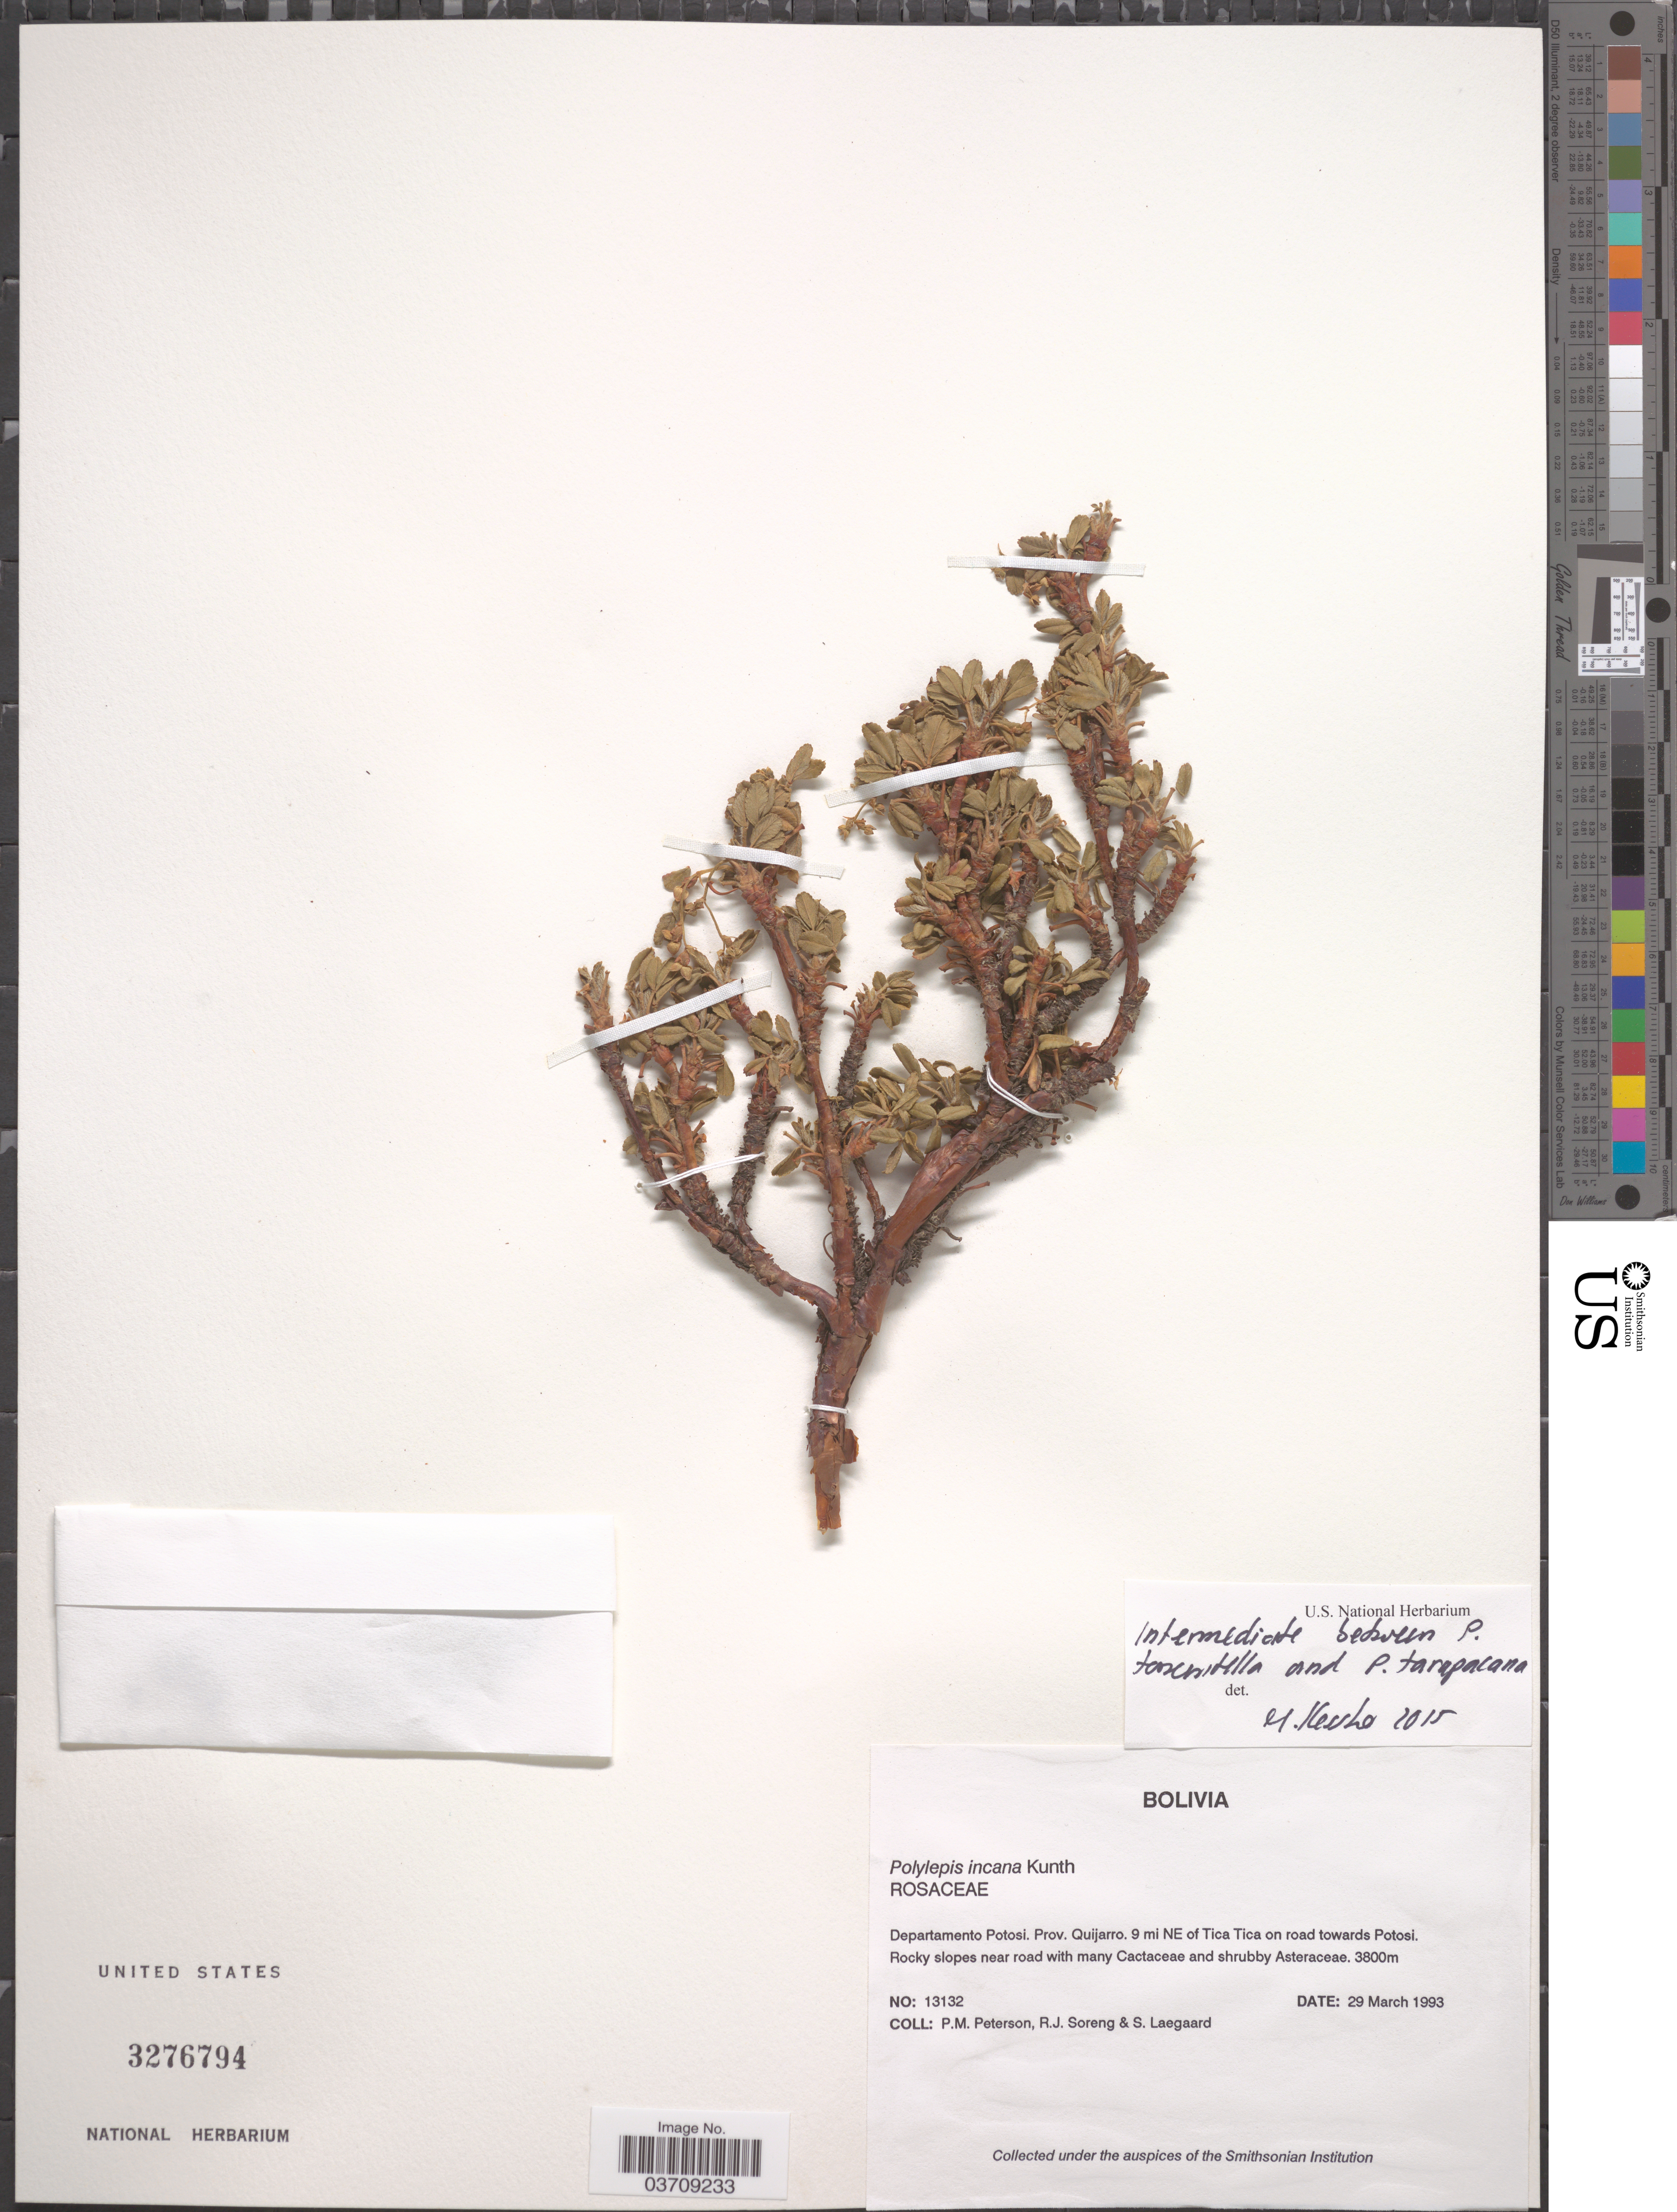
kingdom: Plantae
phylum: Tracheophyta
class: Magnoliopsida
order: Rosales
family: Rosaceae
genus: Polylepis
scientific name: Polylepis tarapacana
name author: Phil.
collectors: P. M. Peterson, R. J. Soreng & S. Lægaard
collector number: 13132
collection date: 1993-03-29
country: Bolivia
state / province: Potosi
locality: Departamento Potosi. Prov. Quijarro. 9 mi NE of Tica on road towards Potosi.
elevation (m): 3800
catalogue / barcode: US 3276794